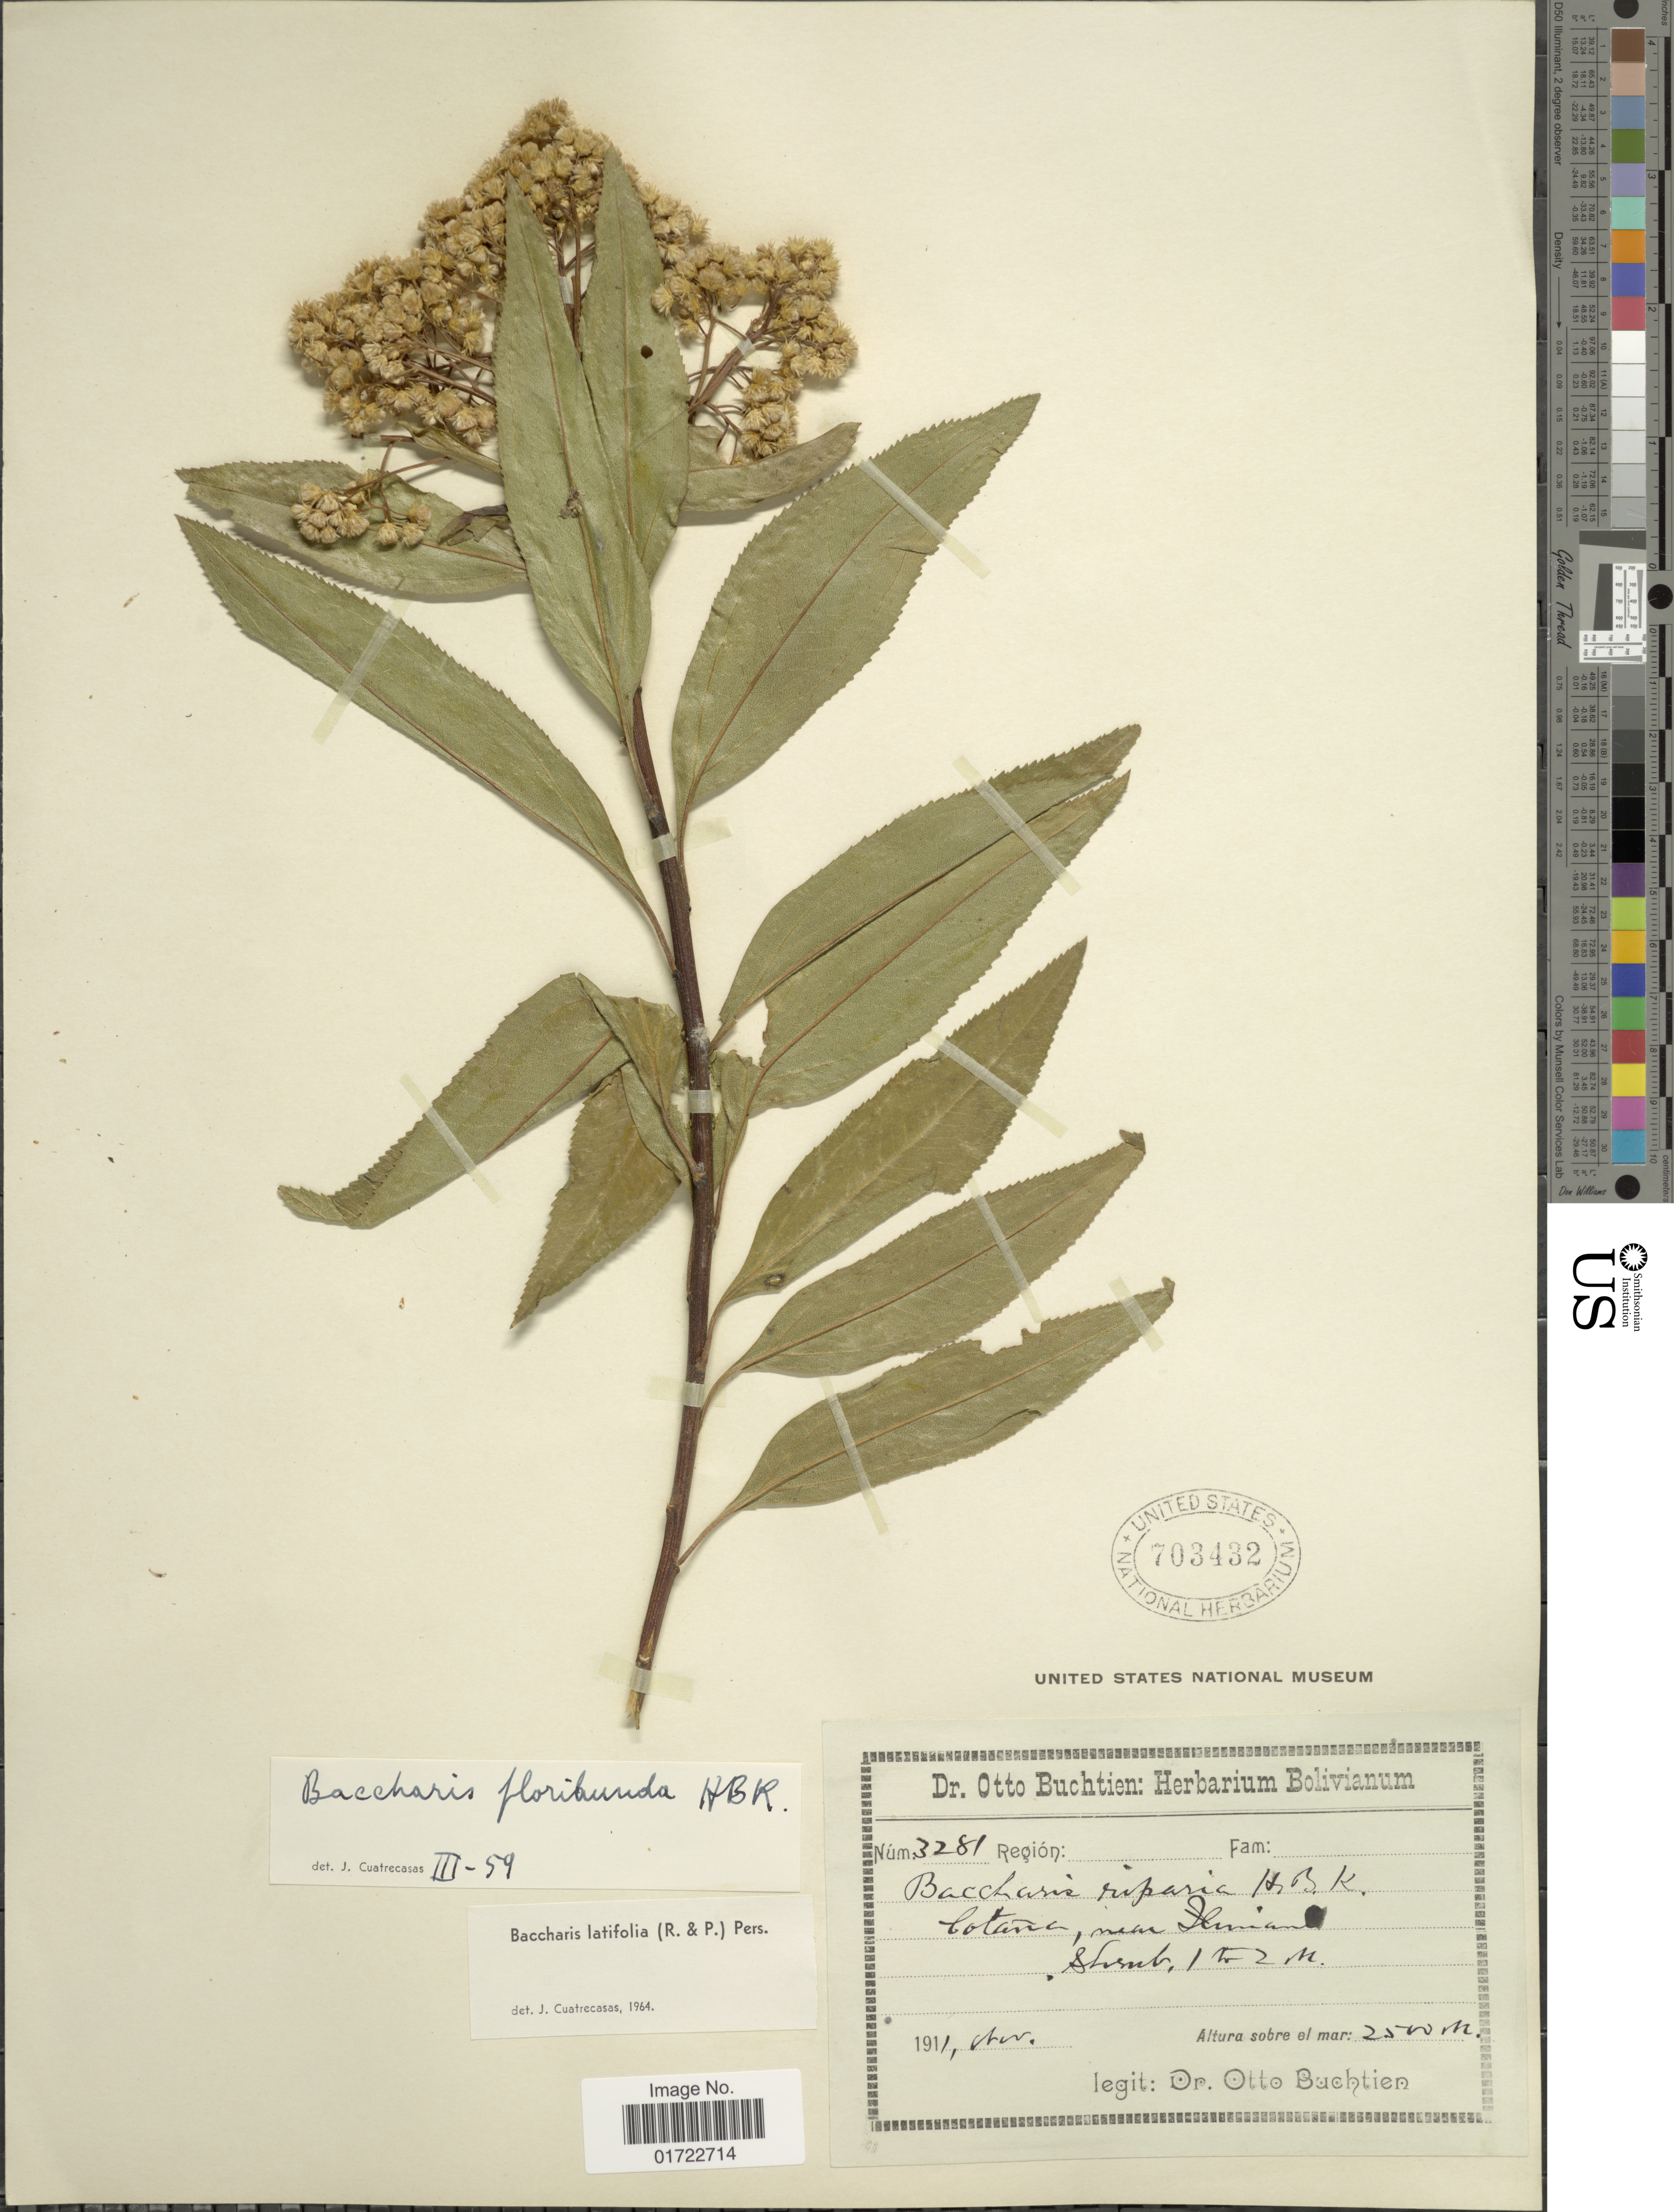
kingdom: Plantae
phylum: Tracheophyta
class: Magnoliopsida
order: Asterales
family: Asteraceae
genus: Baccharis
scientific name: Baccharis latifolia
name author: (Ruiz & Pav.) Pers.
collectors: O. Buchtien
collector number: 3281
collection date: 1911-11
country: Bolivia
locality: Cotaña, near Ilimans.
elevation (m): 2550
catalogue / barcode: US 703432